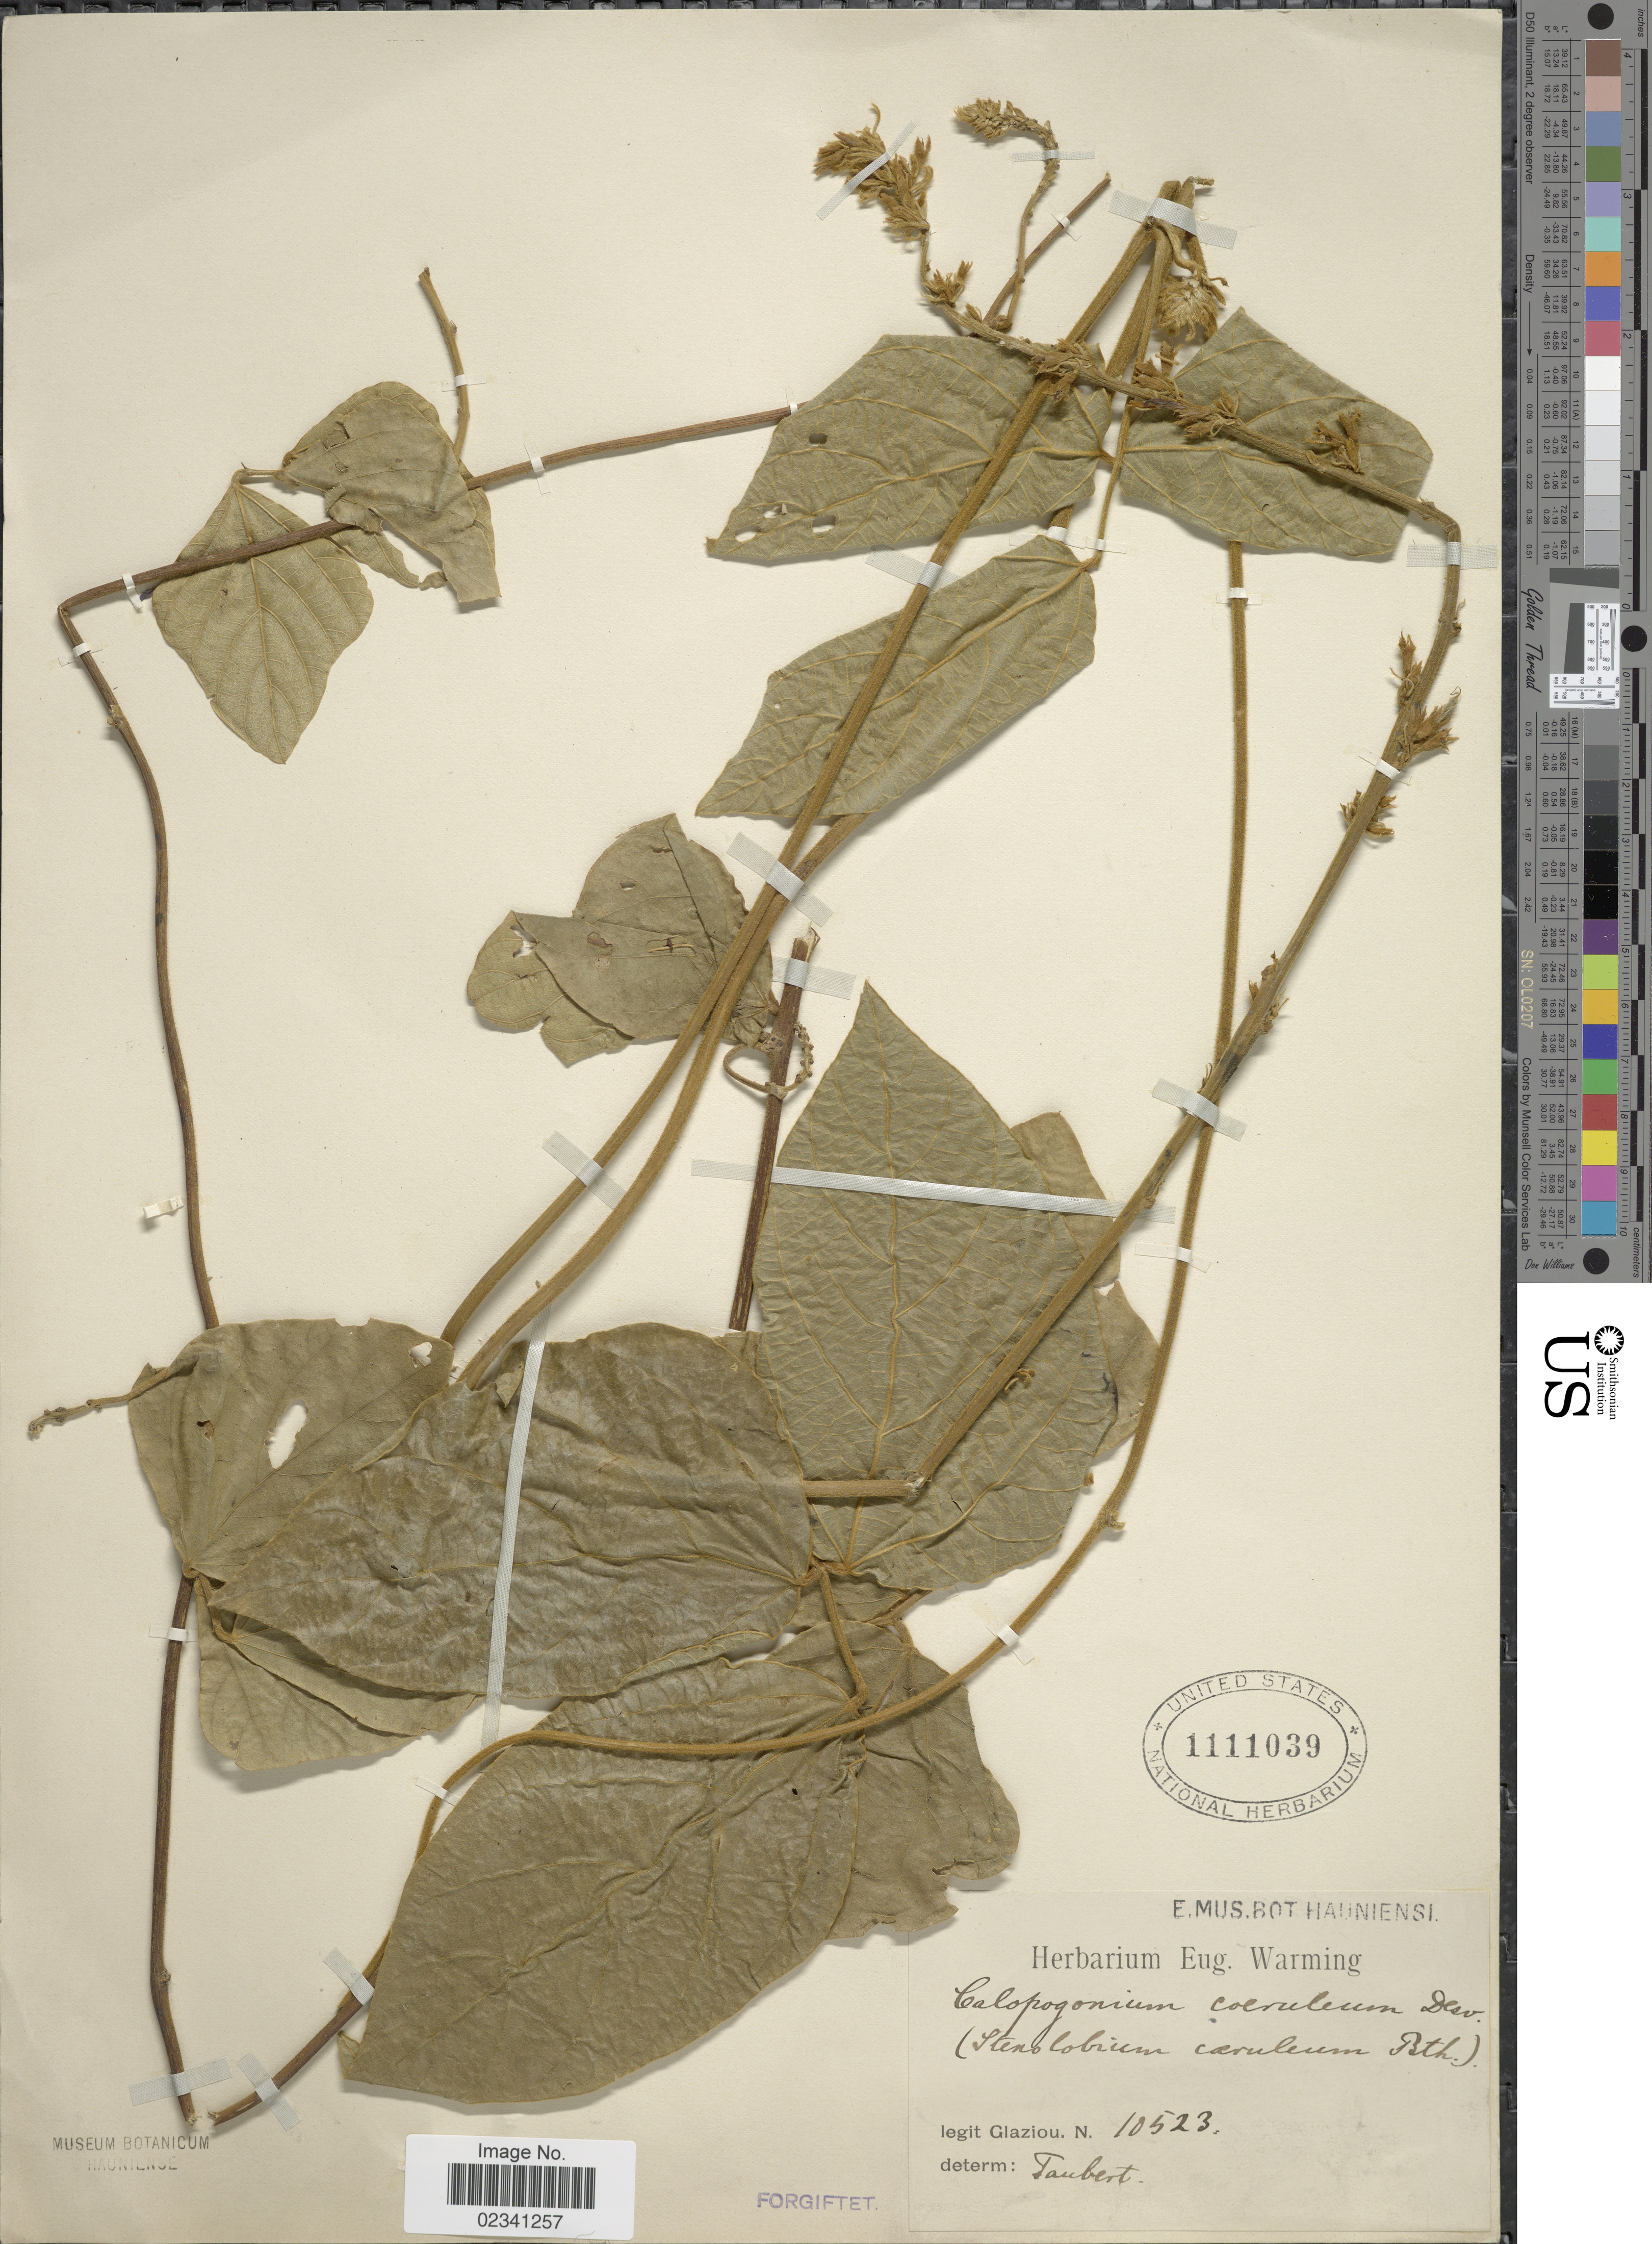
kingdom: Plantae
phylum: Tracheophyta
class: Magnoliopsida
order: Fabales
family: Fabaceae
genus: Calopogonium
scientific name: Calopogonium caeruleum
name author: (Benth.) C. Wright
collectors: Glaziou, --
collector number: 10523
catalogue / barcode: US 1111039